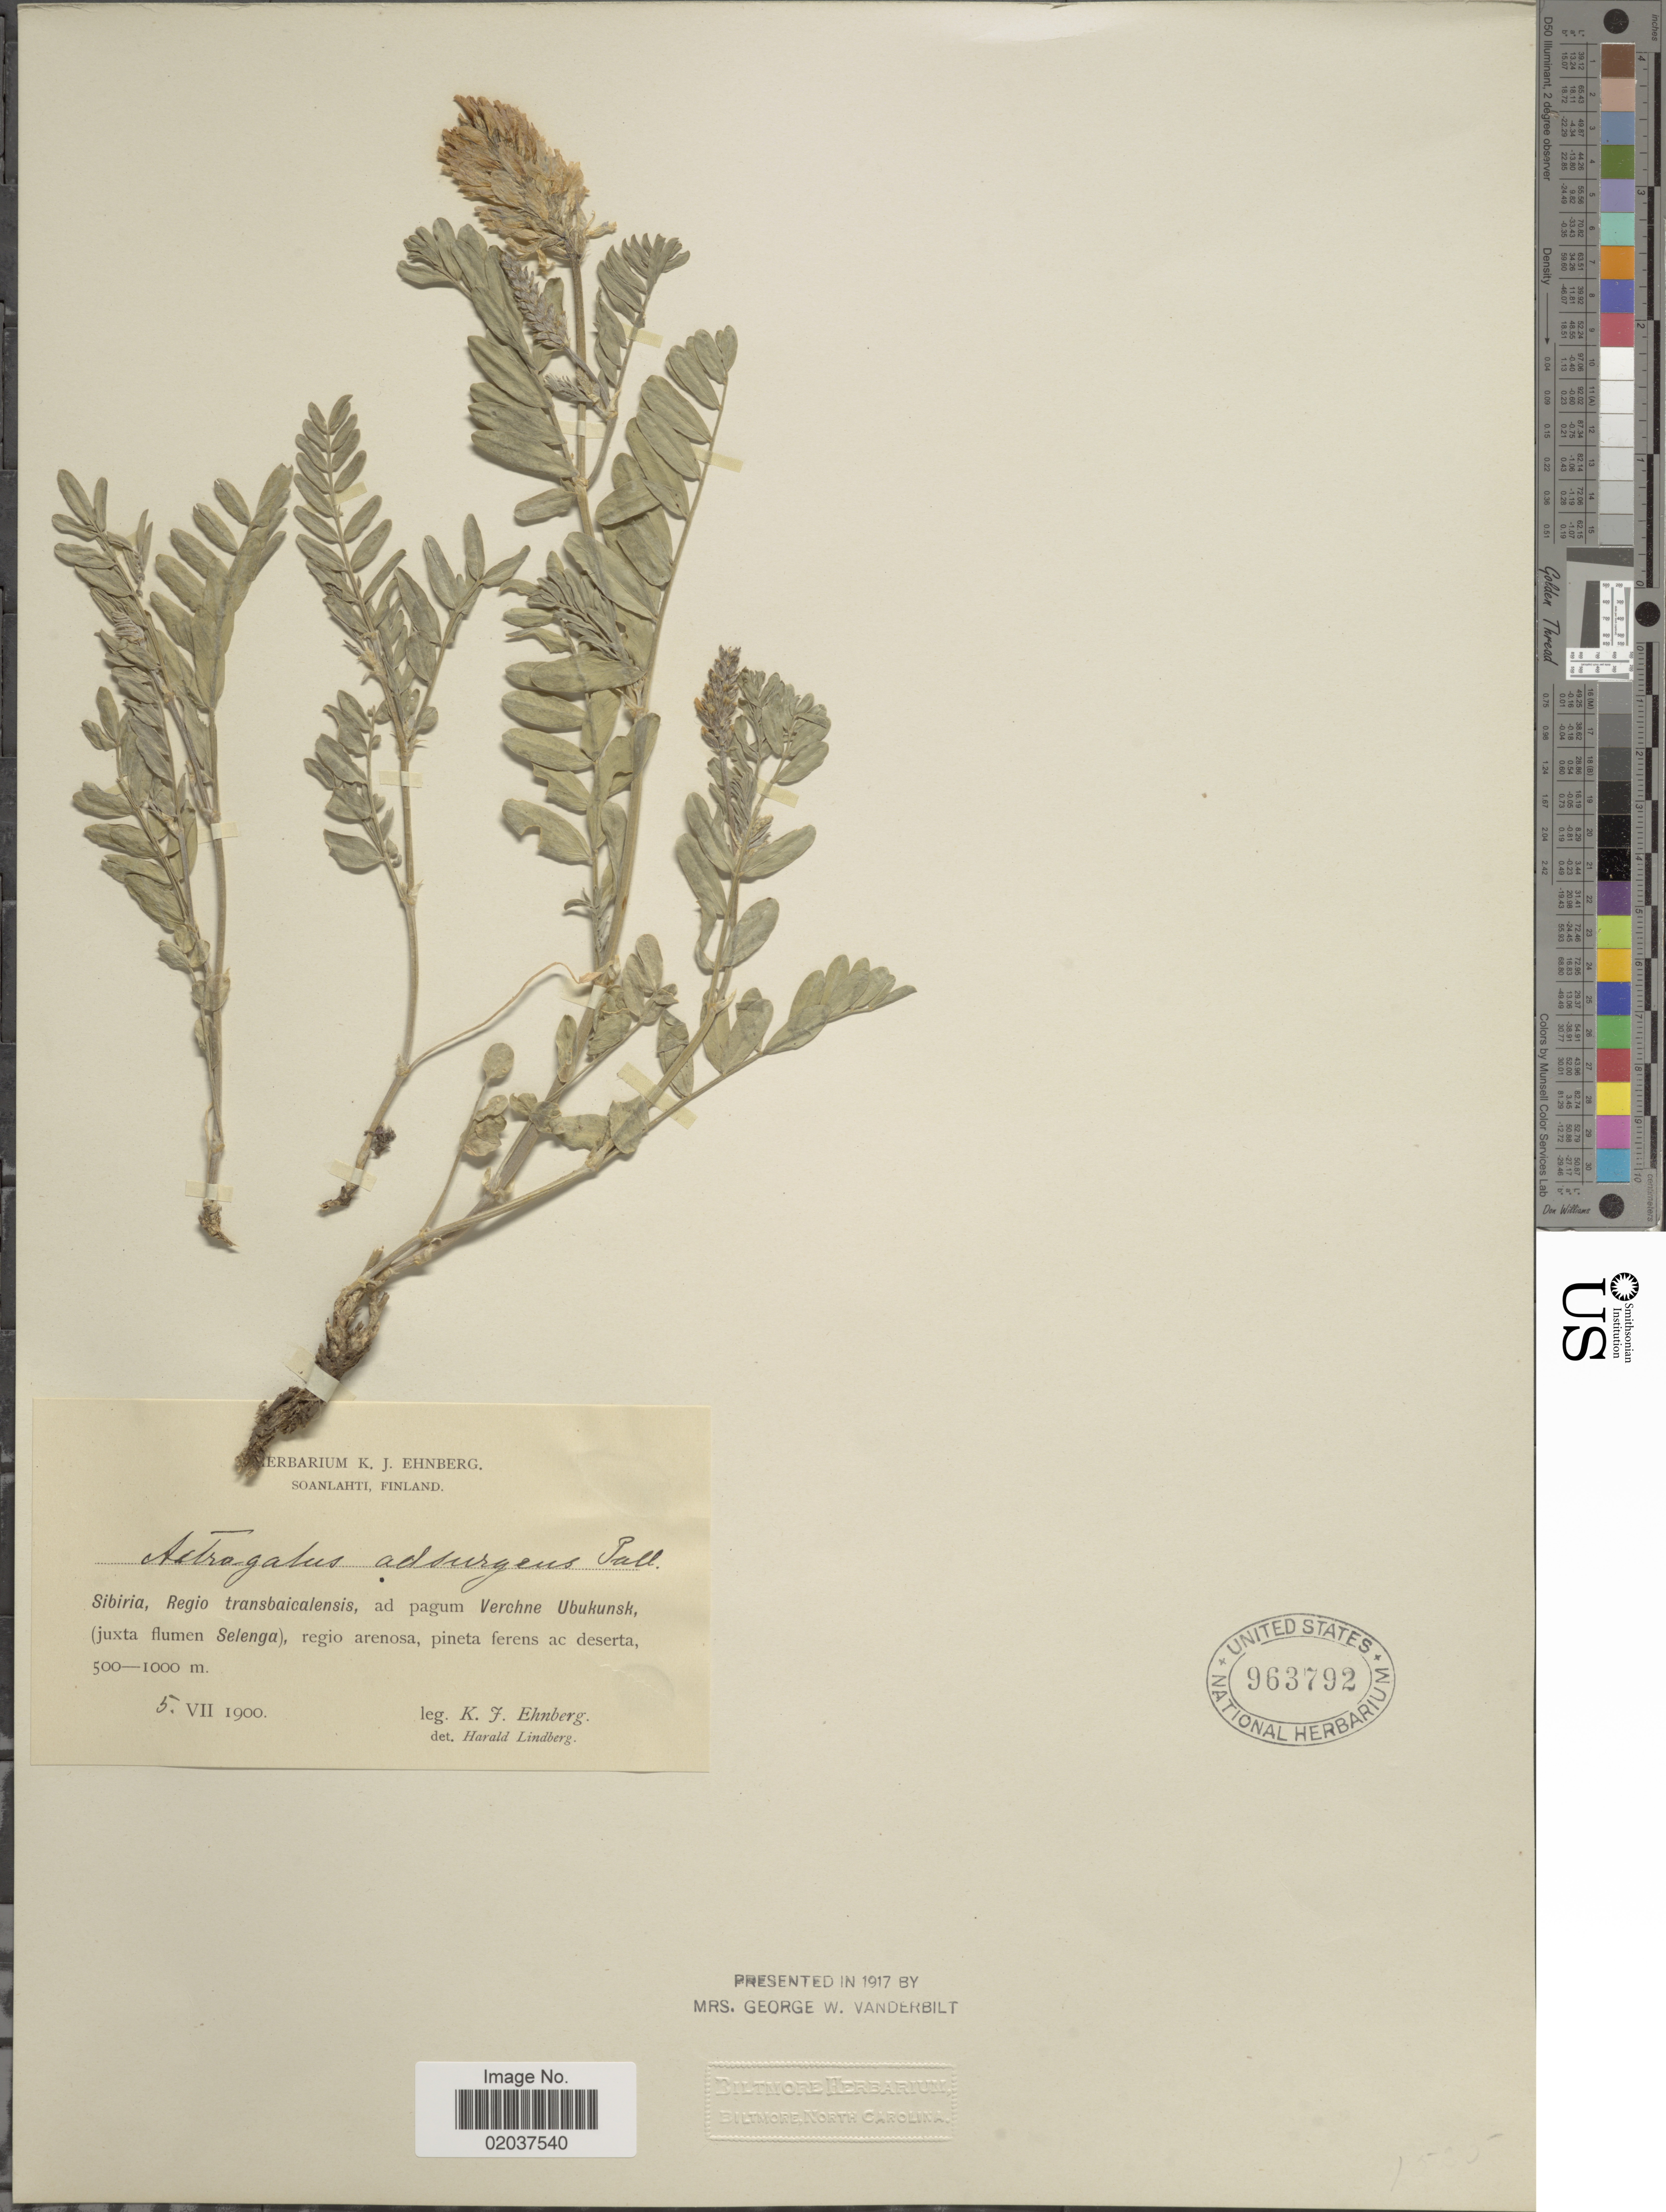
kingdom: Plantae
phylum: Tracheophyta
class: Magnoliopsida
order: Fabales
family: Fabaceae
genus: Astragalus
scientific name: Astragalus adsurgens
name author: Pall.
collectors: K. Ehnberg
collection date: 1900-07-05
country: Russian Federation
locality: Sibiria, Regio transbaicalensis, ad pagum Verchne Ubukunsk (juxta flumen Selanga)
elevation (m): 500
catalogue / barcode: US 963792